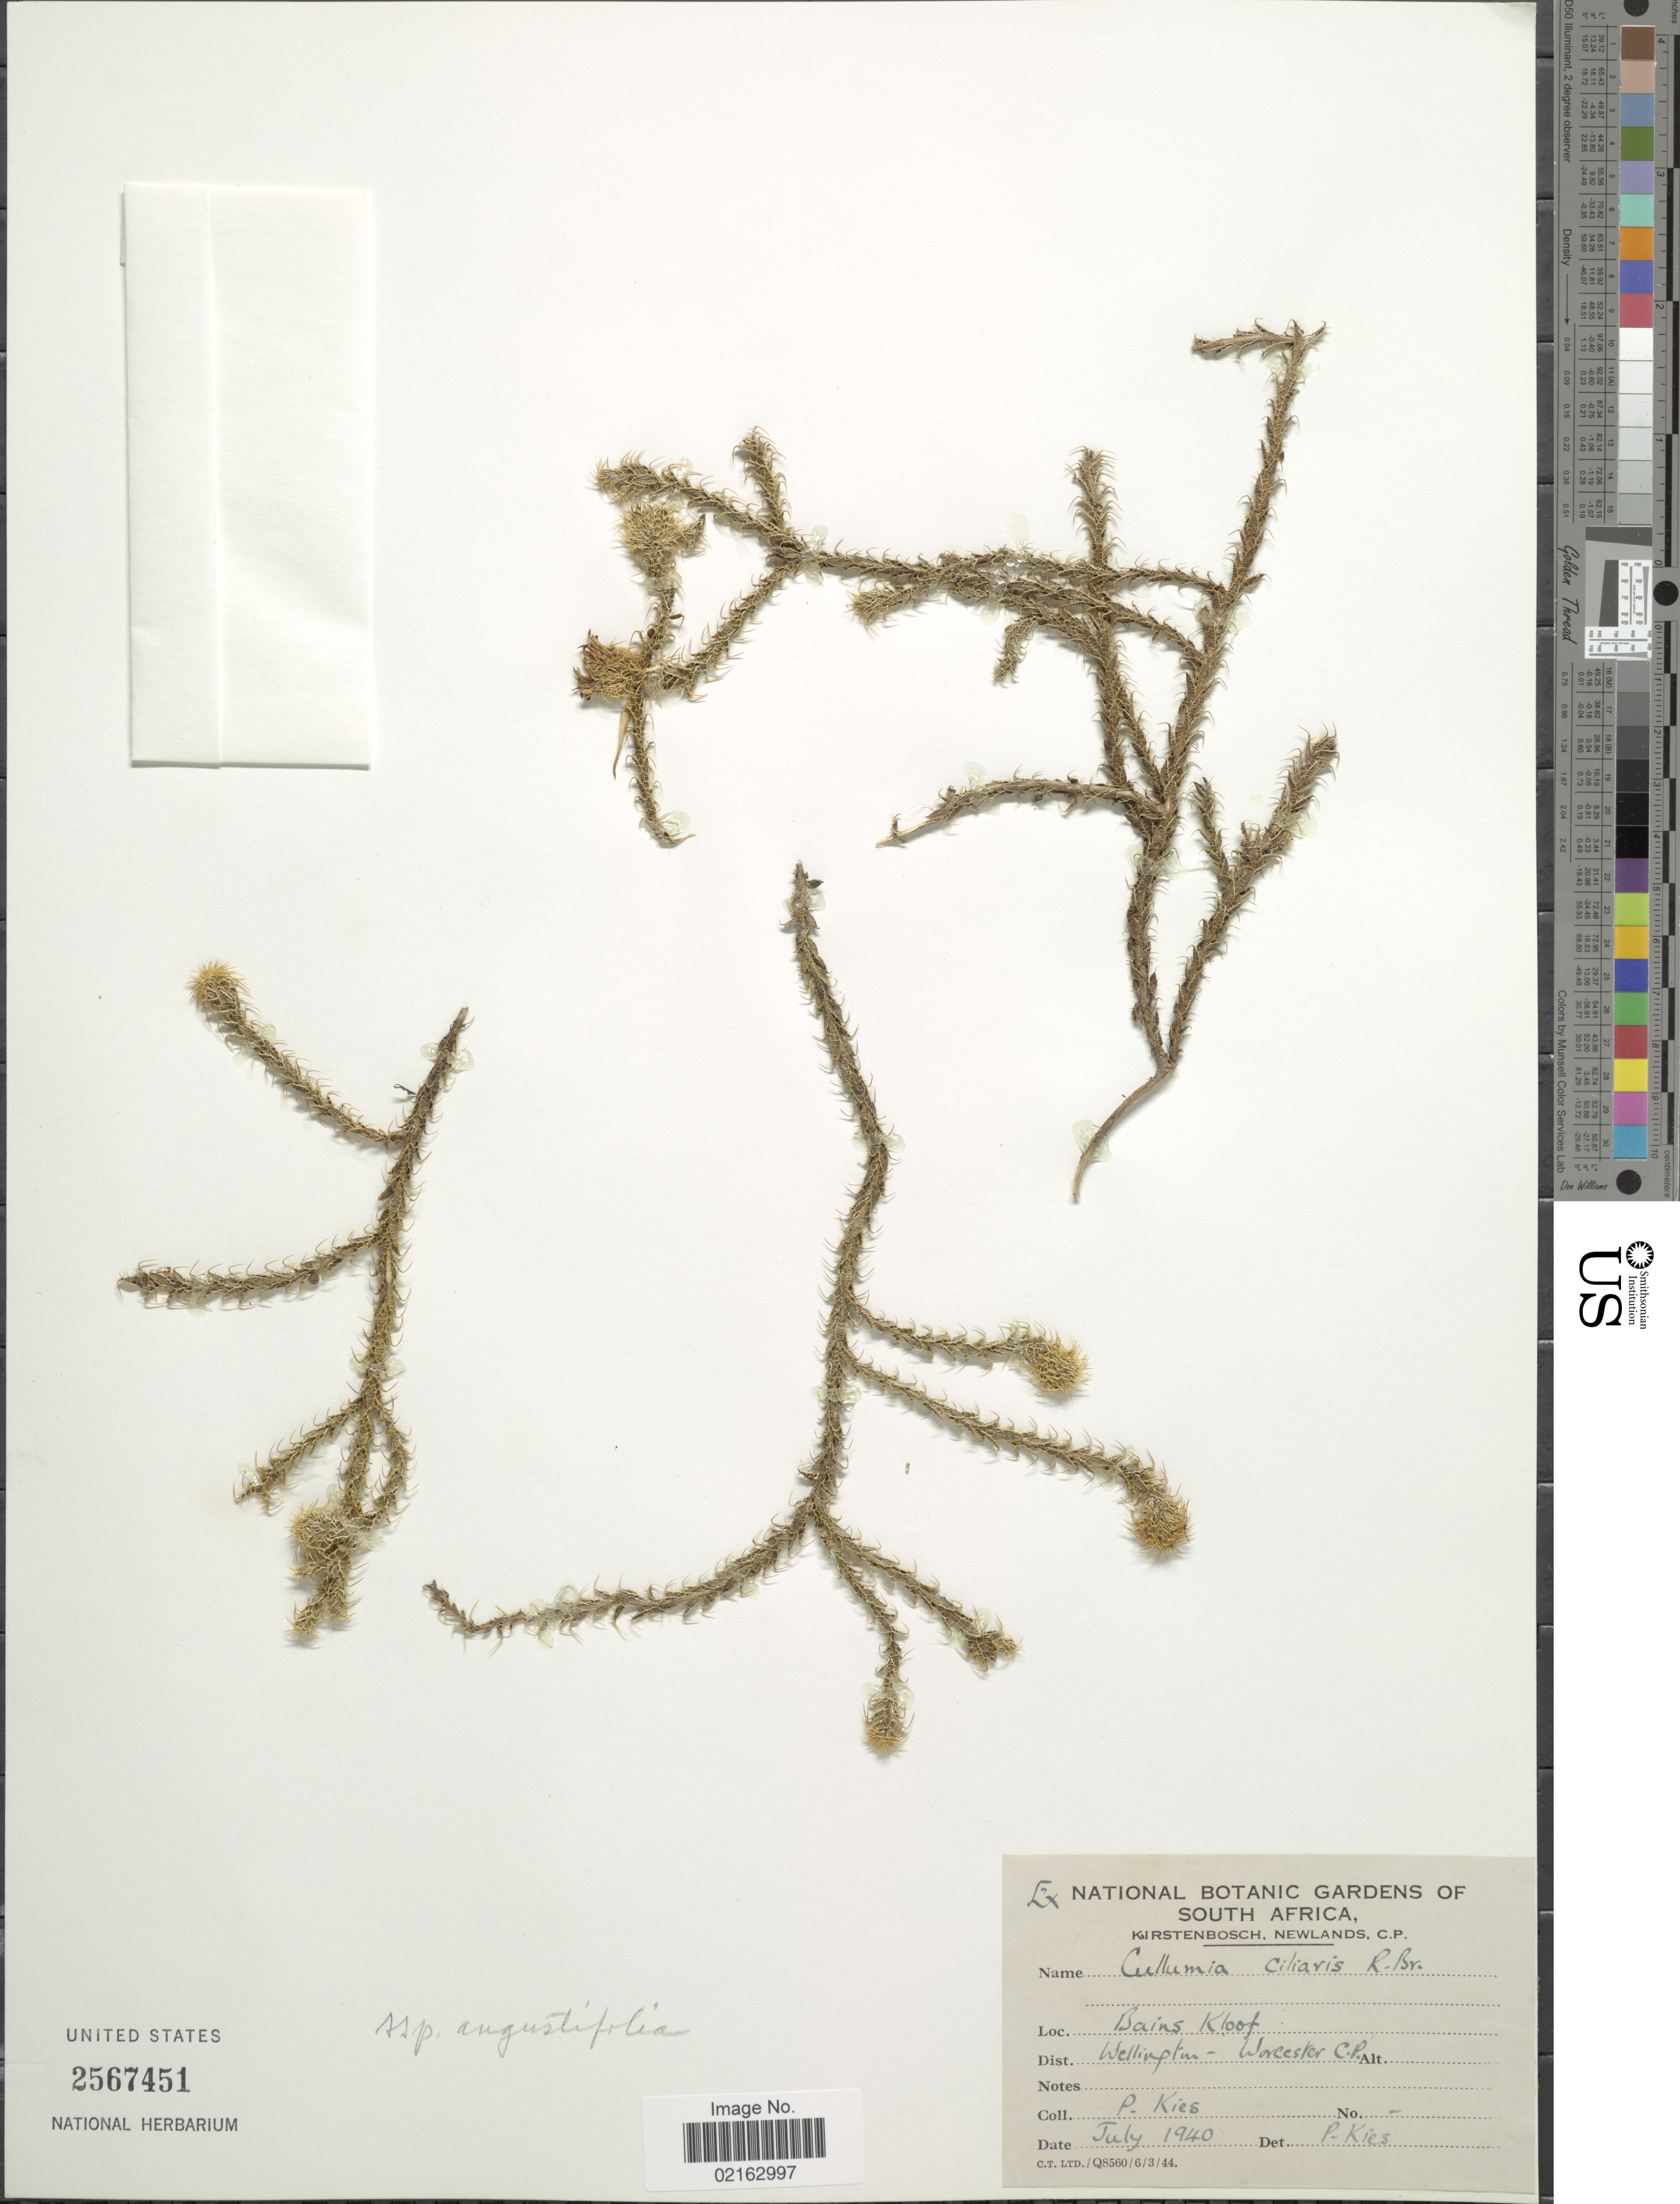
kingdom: Plantae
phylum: Tracheophyta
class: Magnoliopsida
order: Asterales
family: Asteraceae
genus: Cullumia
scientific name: Cullumia ciliaris subsp. angustifolia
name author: (Hutch.) Roessler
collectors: P. Kies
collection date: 1940-07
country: South Africa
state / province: Western Cape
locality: Bains Kloof. Dist. Wellington - Worcester C.P.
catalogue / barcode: US 2567451